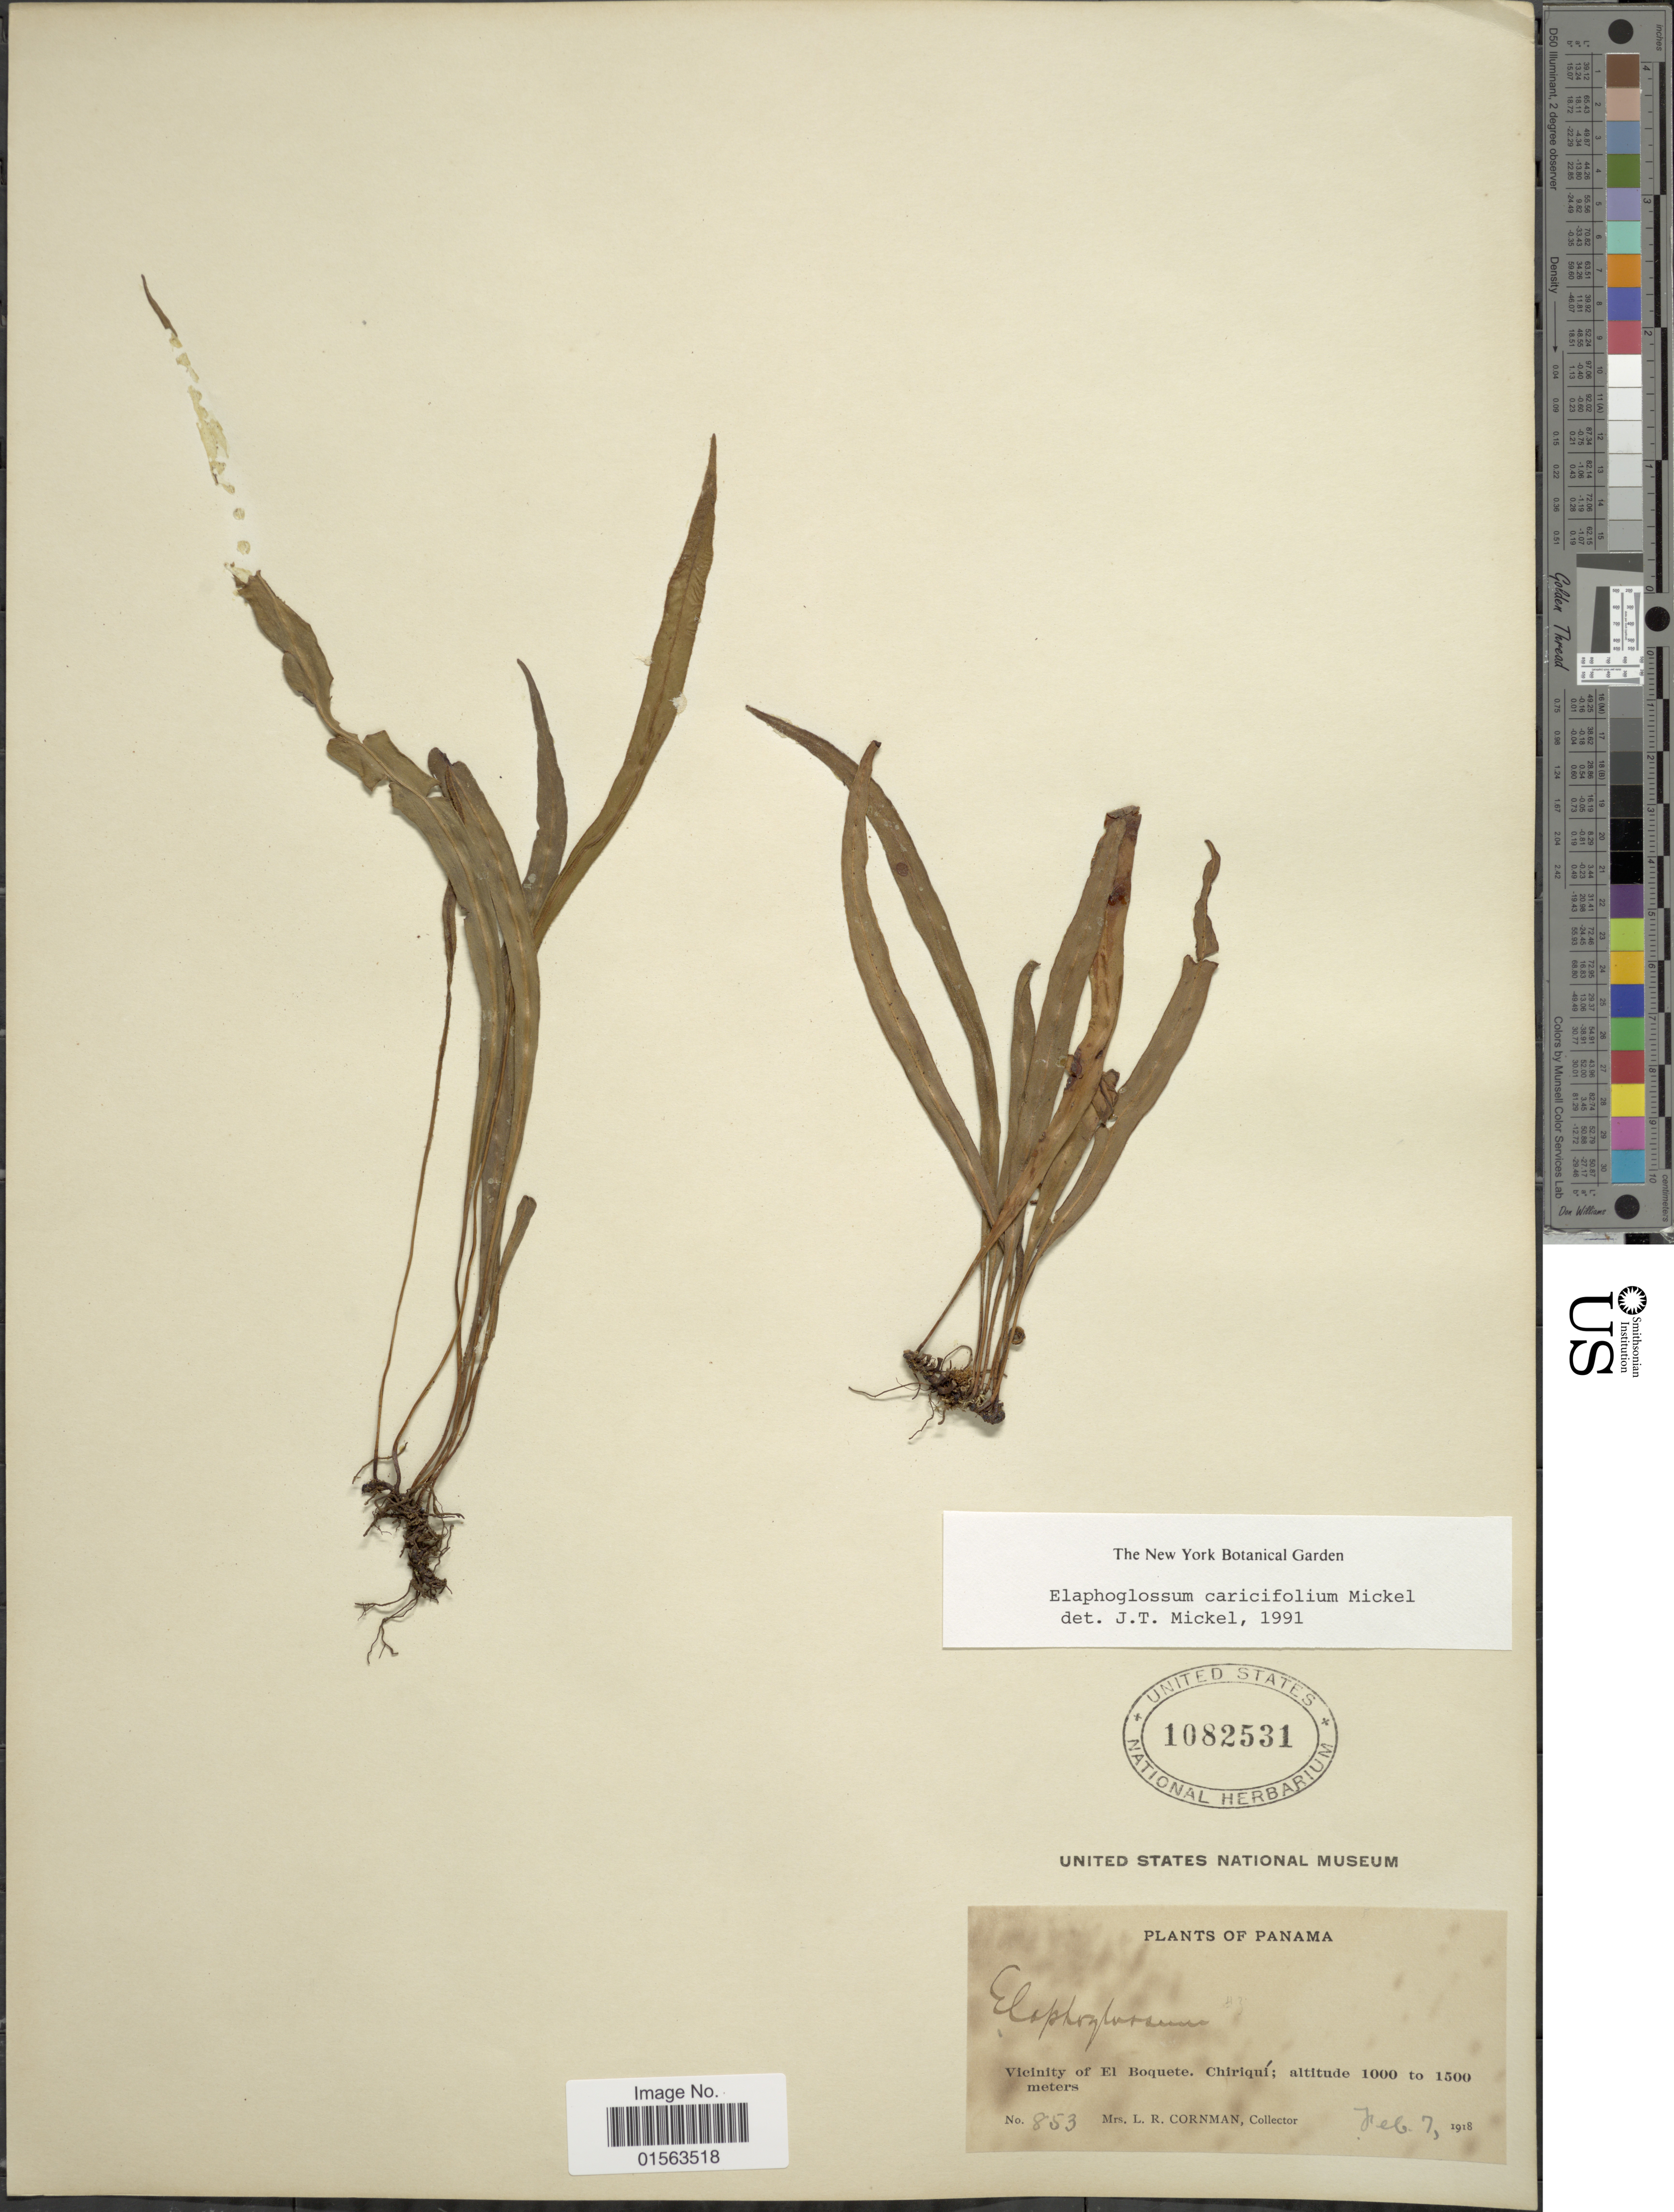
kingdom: Plantae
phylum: Tracheophyta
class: Polypodiopsida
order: Polypodiales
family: Dryopteridaceae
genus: Elaphoglossum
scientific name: Elaphoglossum caricifolium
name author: Mickel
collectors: L. Cornman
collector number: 853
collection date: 1918-02-07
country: Panama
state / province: Chiriqui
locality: Vicinity of El Boquete, Chiriqui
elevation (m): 1000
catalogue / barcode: US 1082531